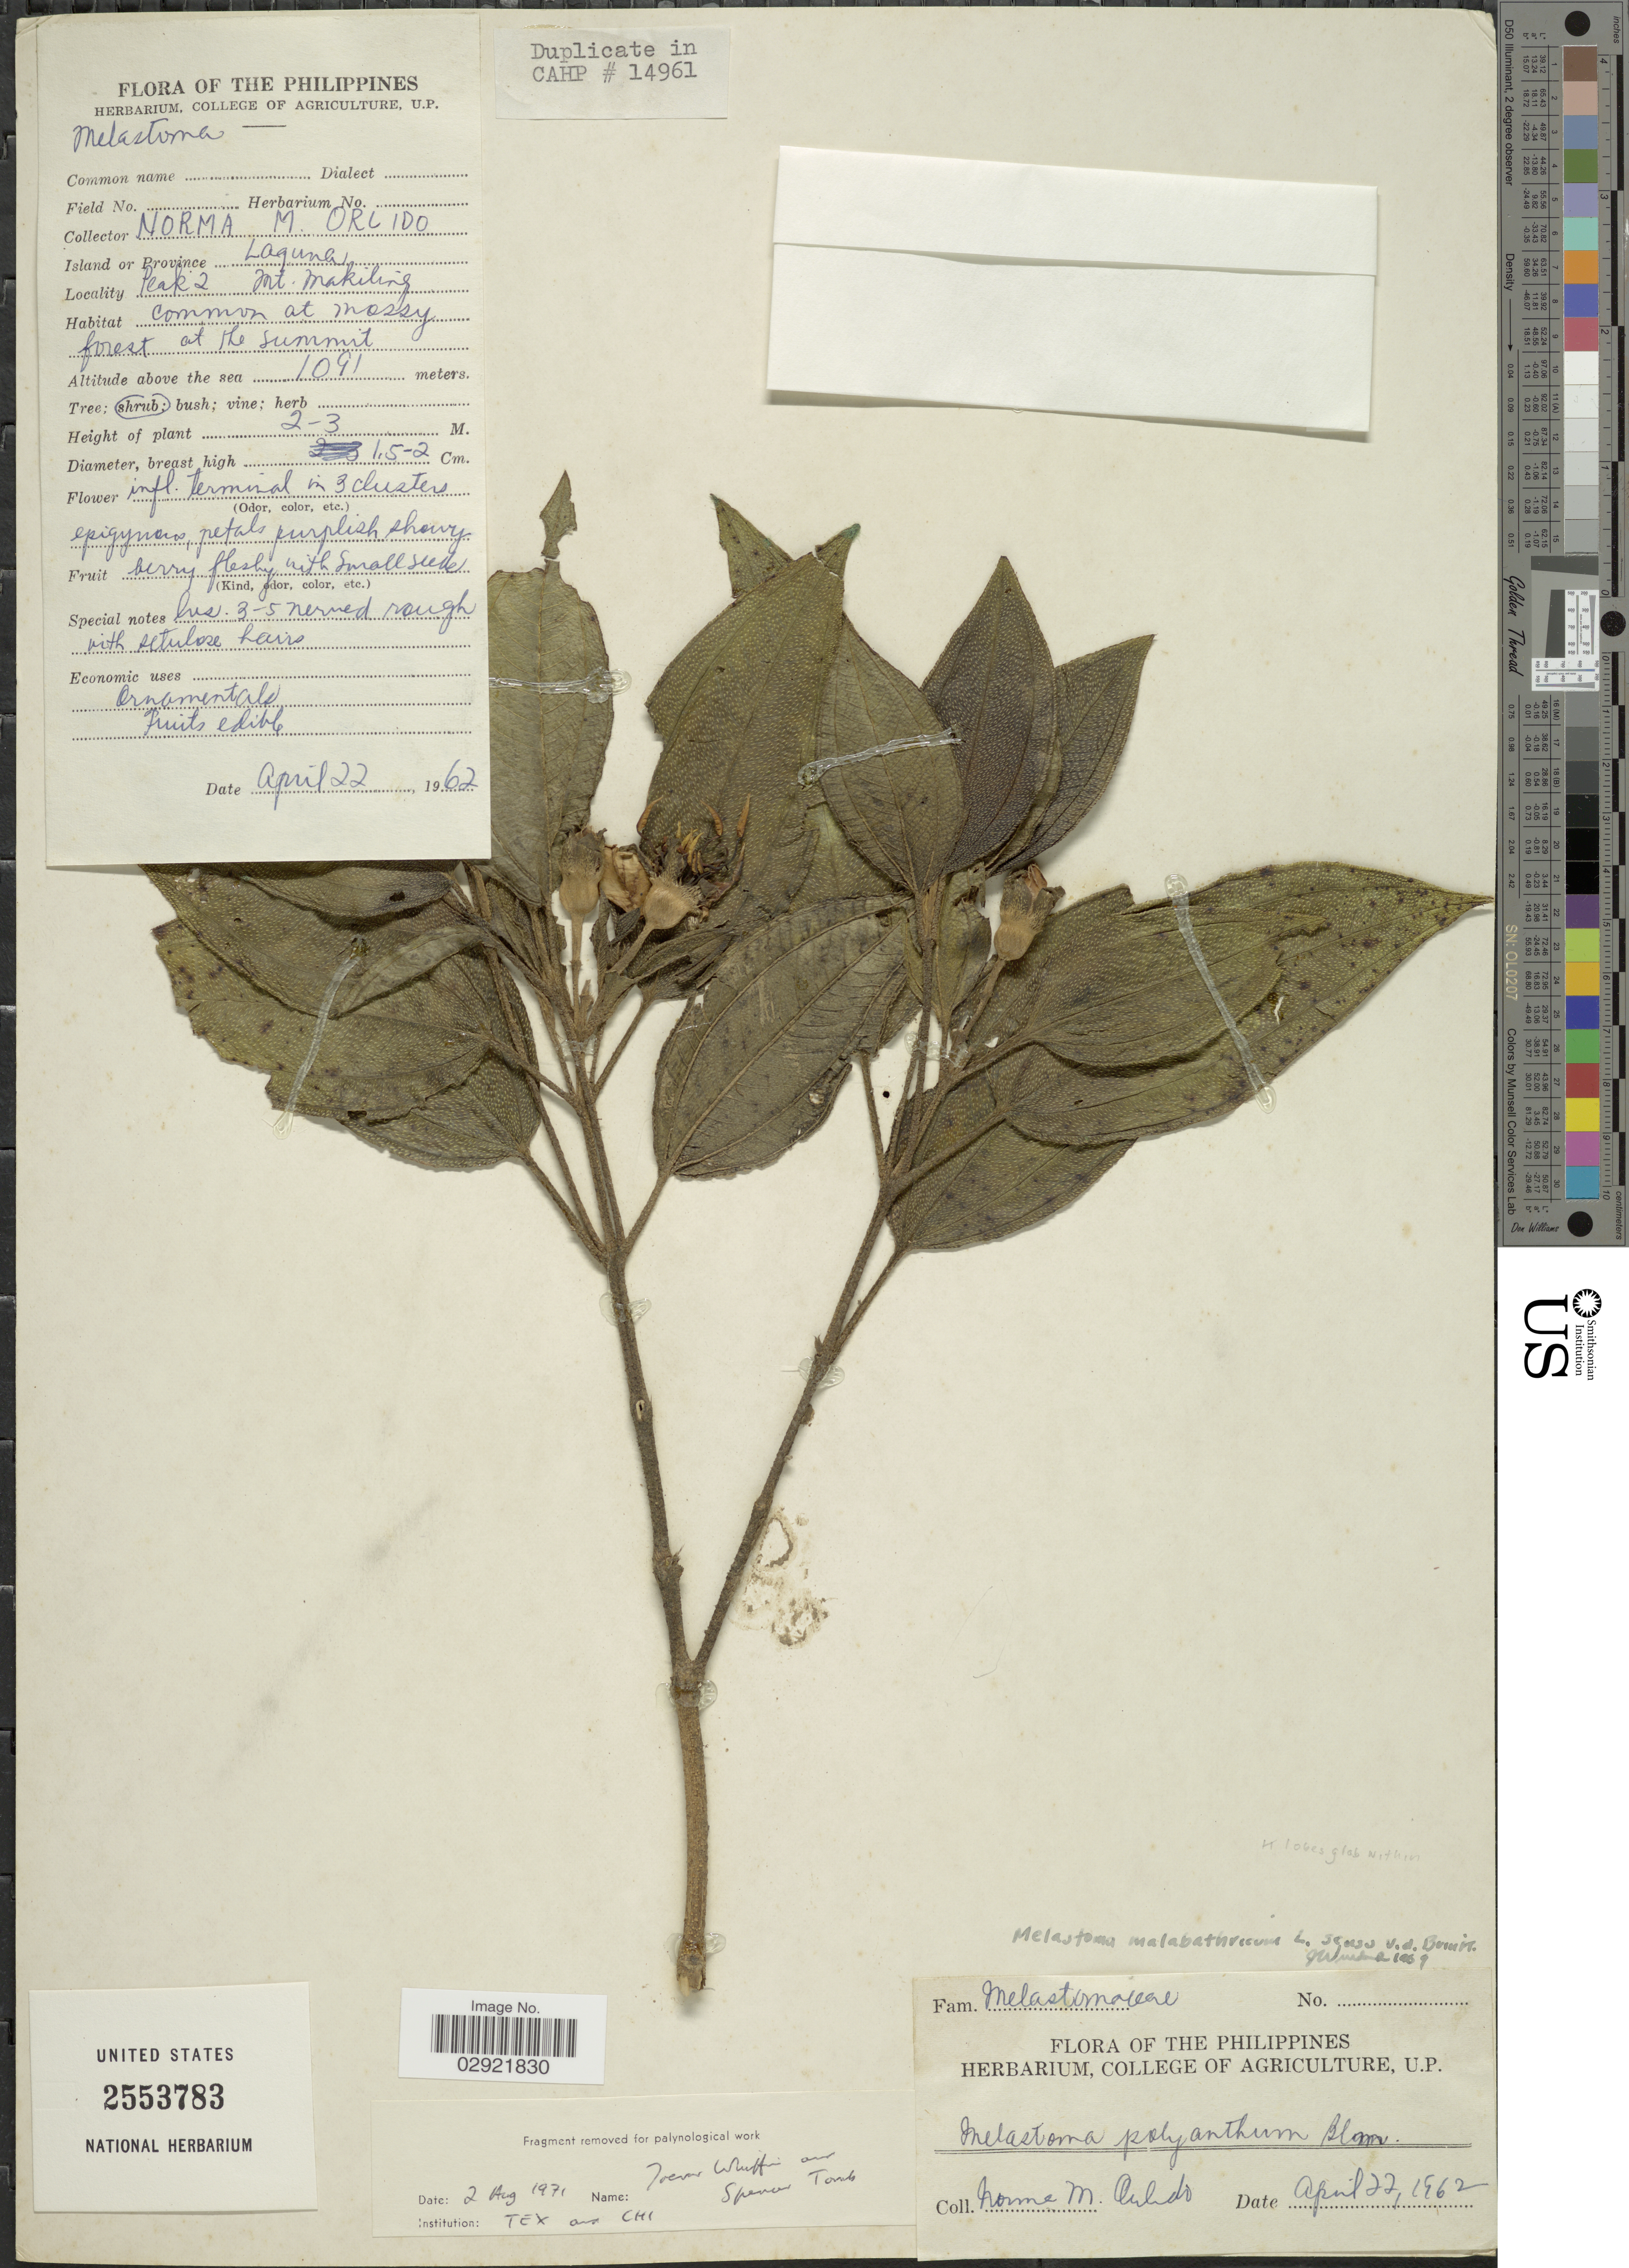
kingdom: Plantae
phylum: Tracheophyta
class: Magnoliopsida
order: Myrtales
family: Melastomataceae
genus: Melastoma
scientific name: Melastoma malabathricum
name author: L.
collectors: N. Orlido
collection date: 1962-04-22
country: Philippines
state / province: Calabarzon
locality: Island or Province Laguna. Peak 2 Mt. Makiling.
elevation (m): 1091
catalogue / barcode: US 2553783